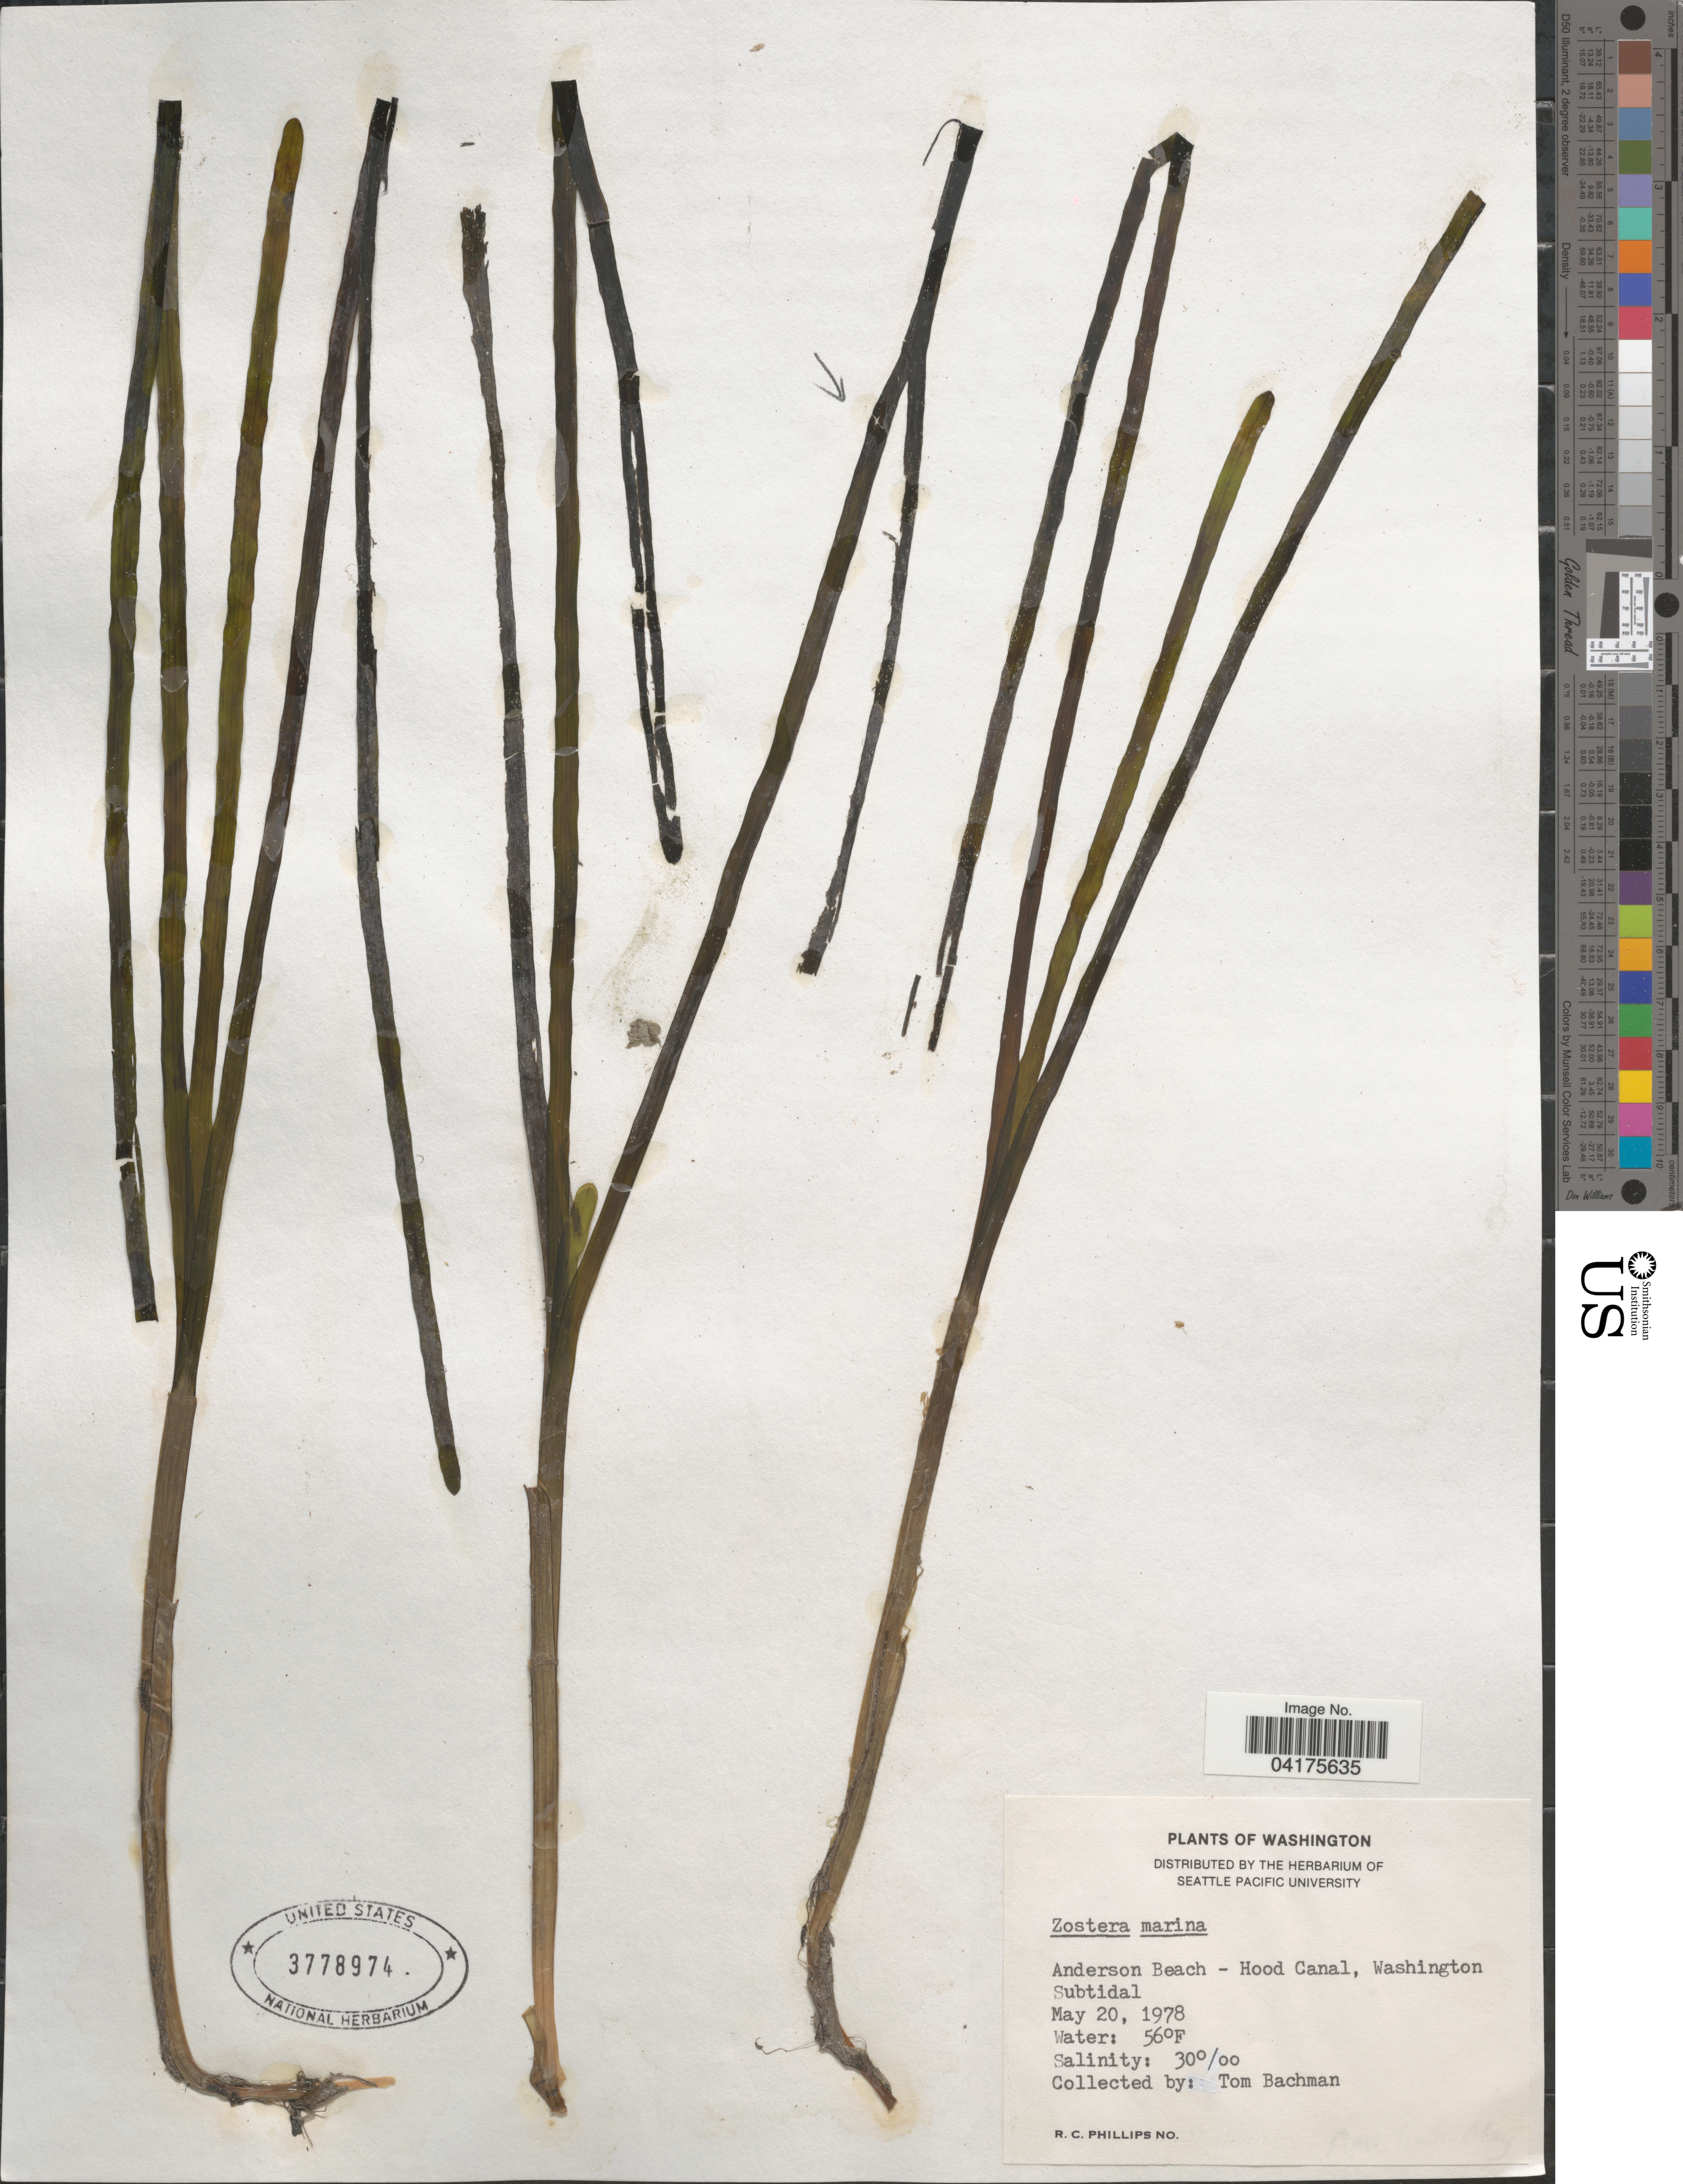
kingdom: Plantae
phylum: Tracheophyta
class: Liliopsida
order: Alismatales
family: Zosteraceae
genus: Zostera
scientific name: Zostera marina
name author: L.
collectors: T. Bachman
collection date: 1978-05-20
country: United States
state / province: Washington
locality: Anderson Beach - Hood Canal.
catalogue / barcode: US 3778974